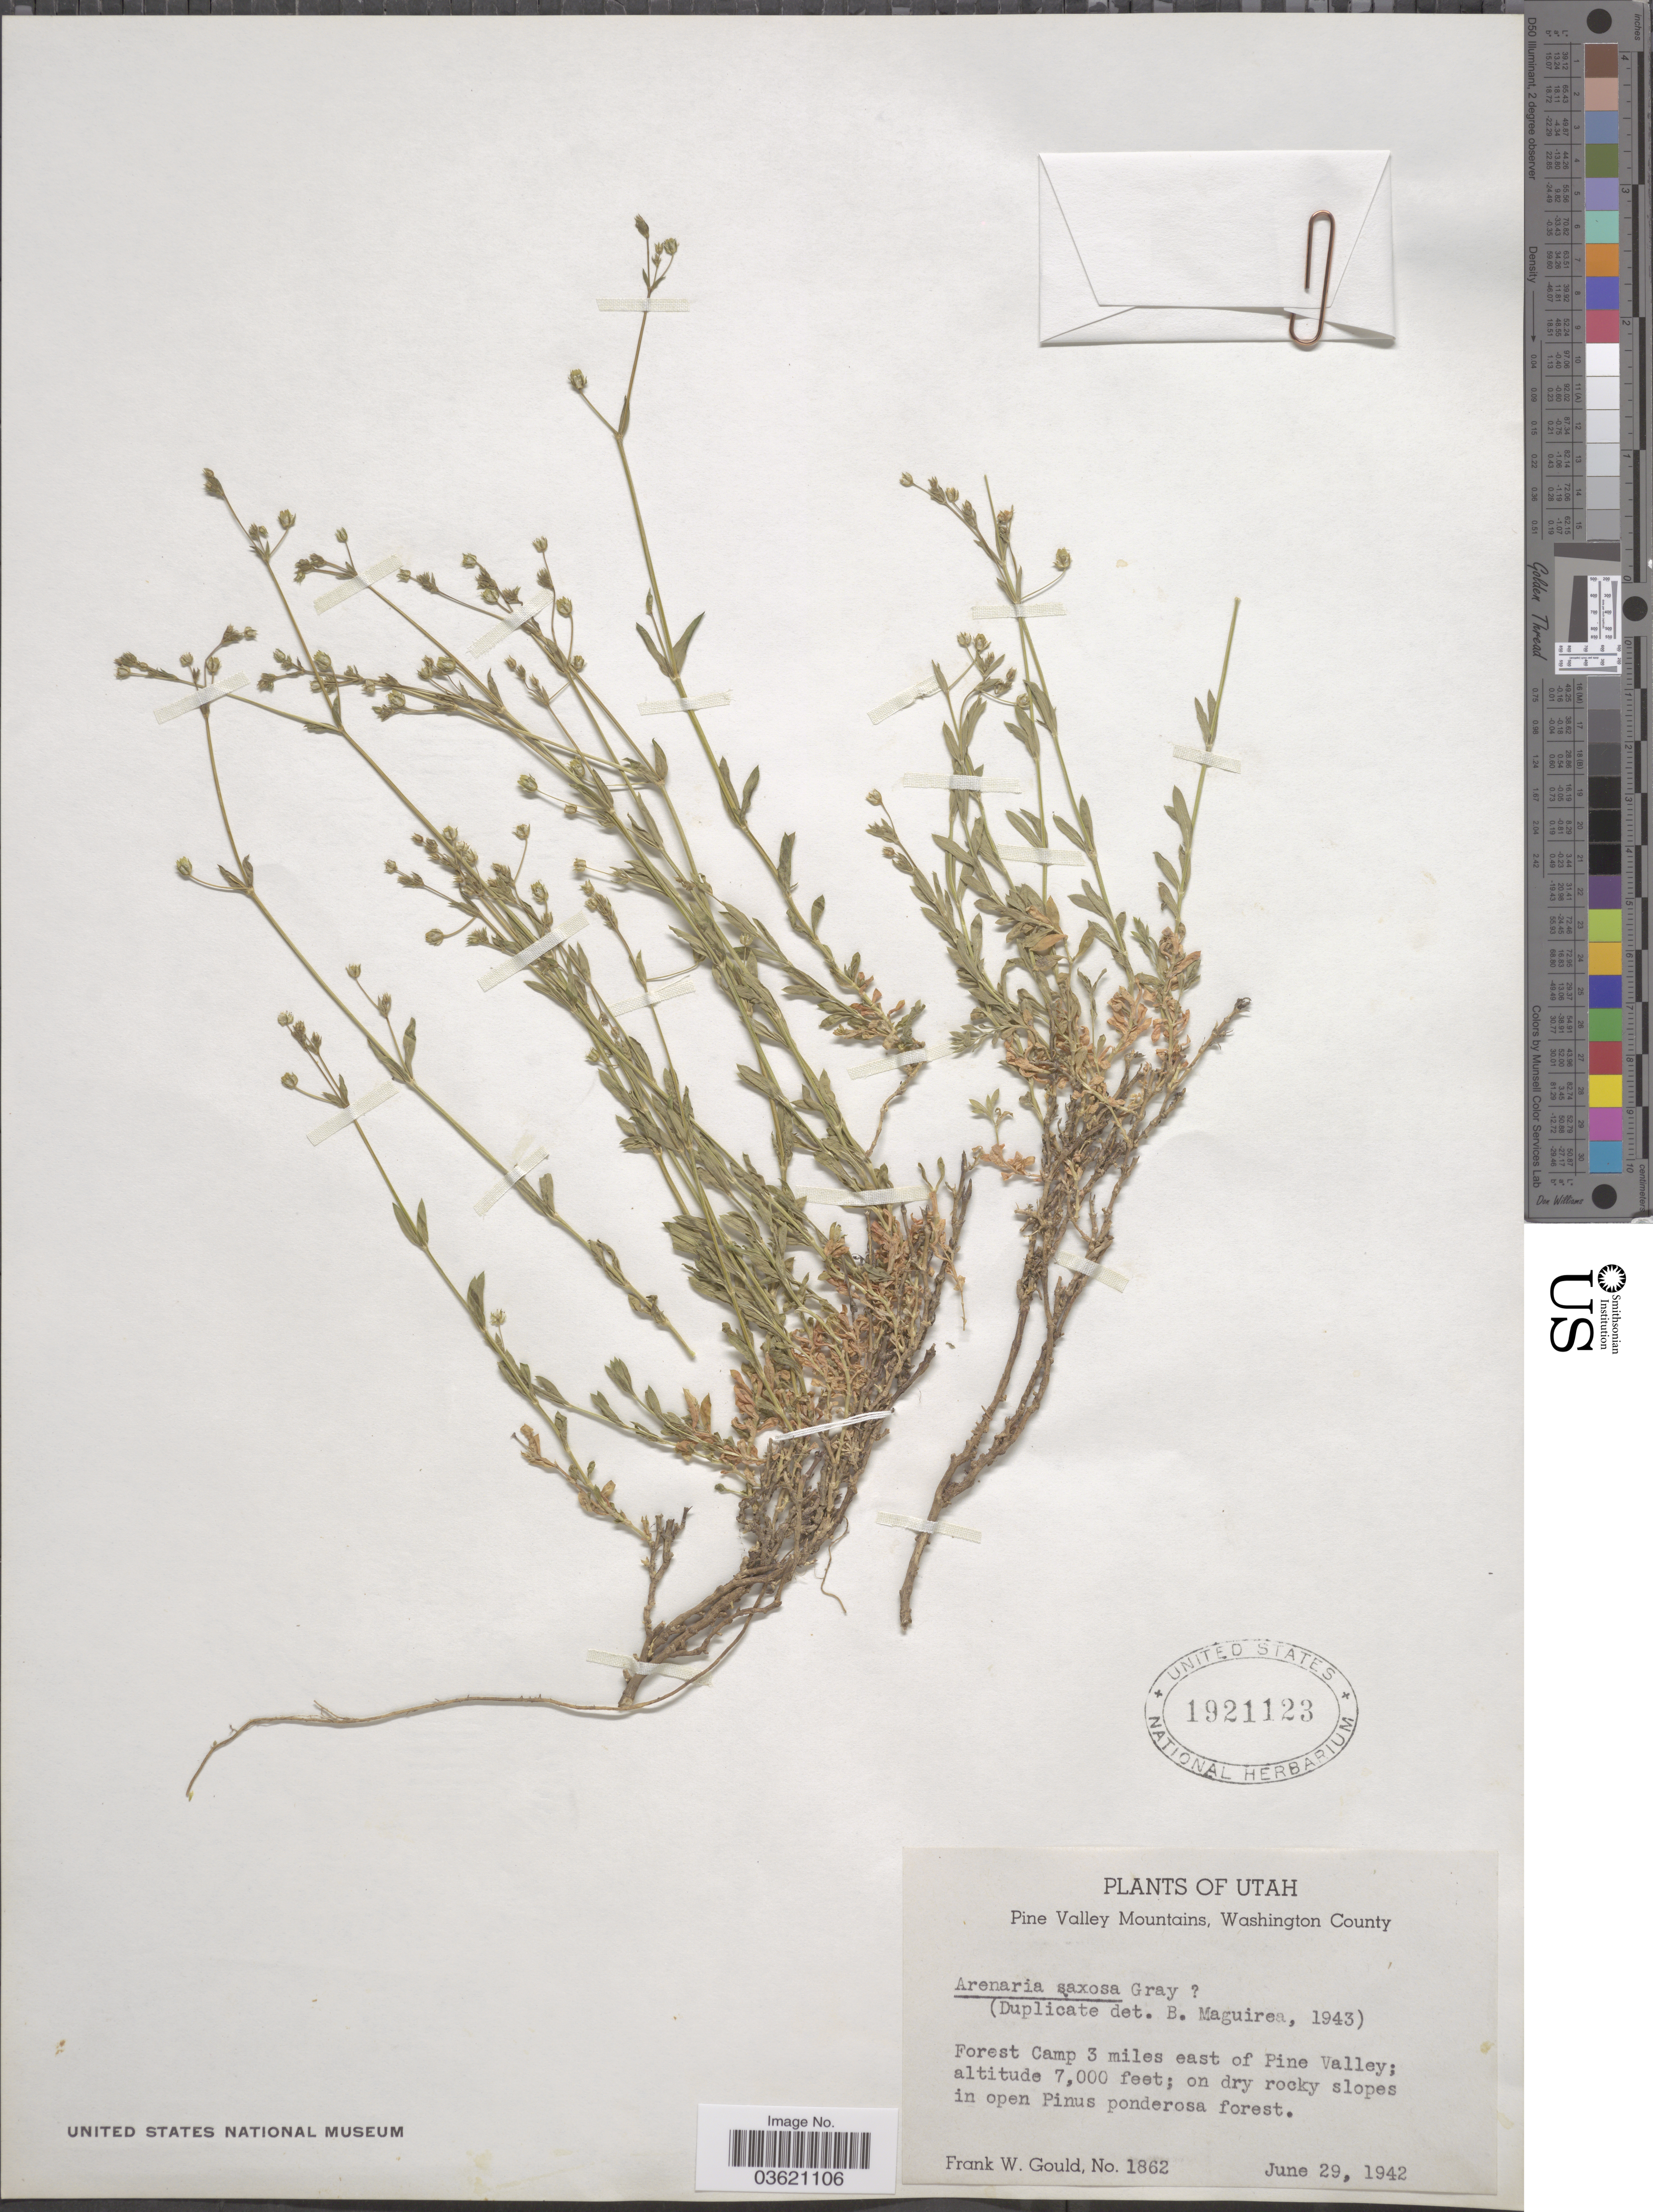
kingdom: Plantae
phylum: Tracheophyta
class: Magnoliopsida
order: Caryophyllales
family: Caryophyllaceae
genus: Arenaria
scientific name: Arenaria saxosa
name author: A. Gray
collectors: F. W. Gould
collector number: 1862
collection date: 1942-06-29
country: United States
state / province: Utah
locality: Pine Valley Mountains, Washington County. Forest Camp 3 miles east of Pine Valley.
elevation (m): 2134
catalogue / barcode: US 1921123